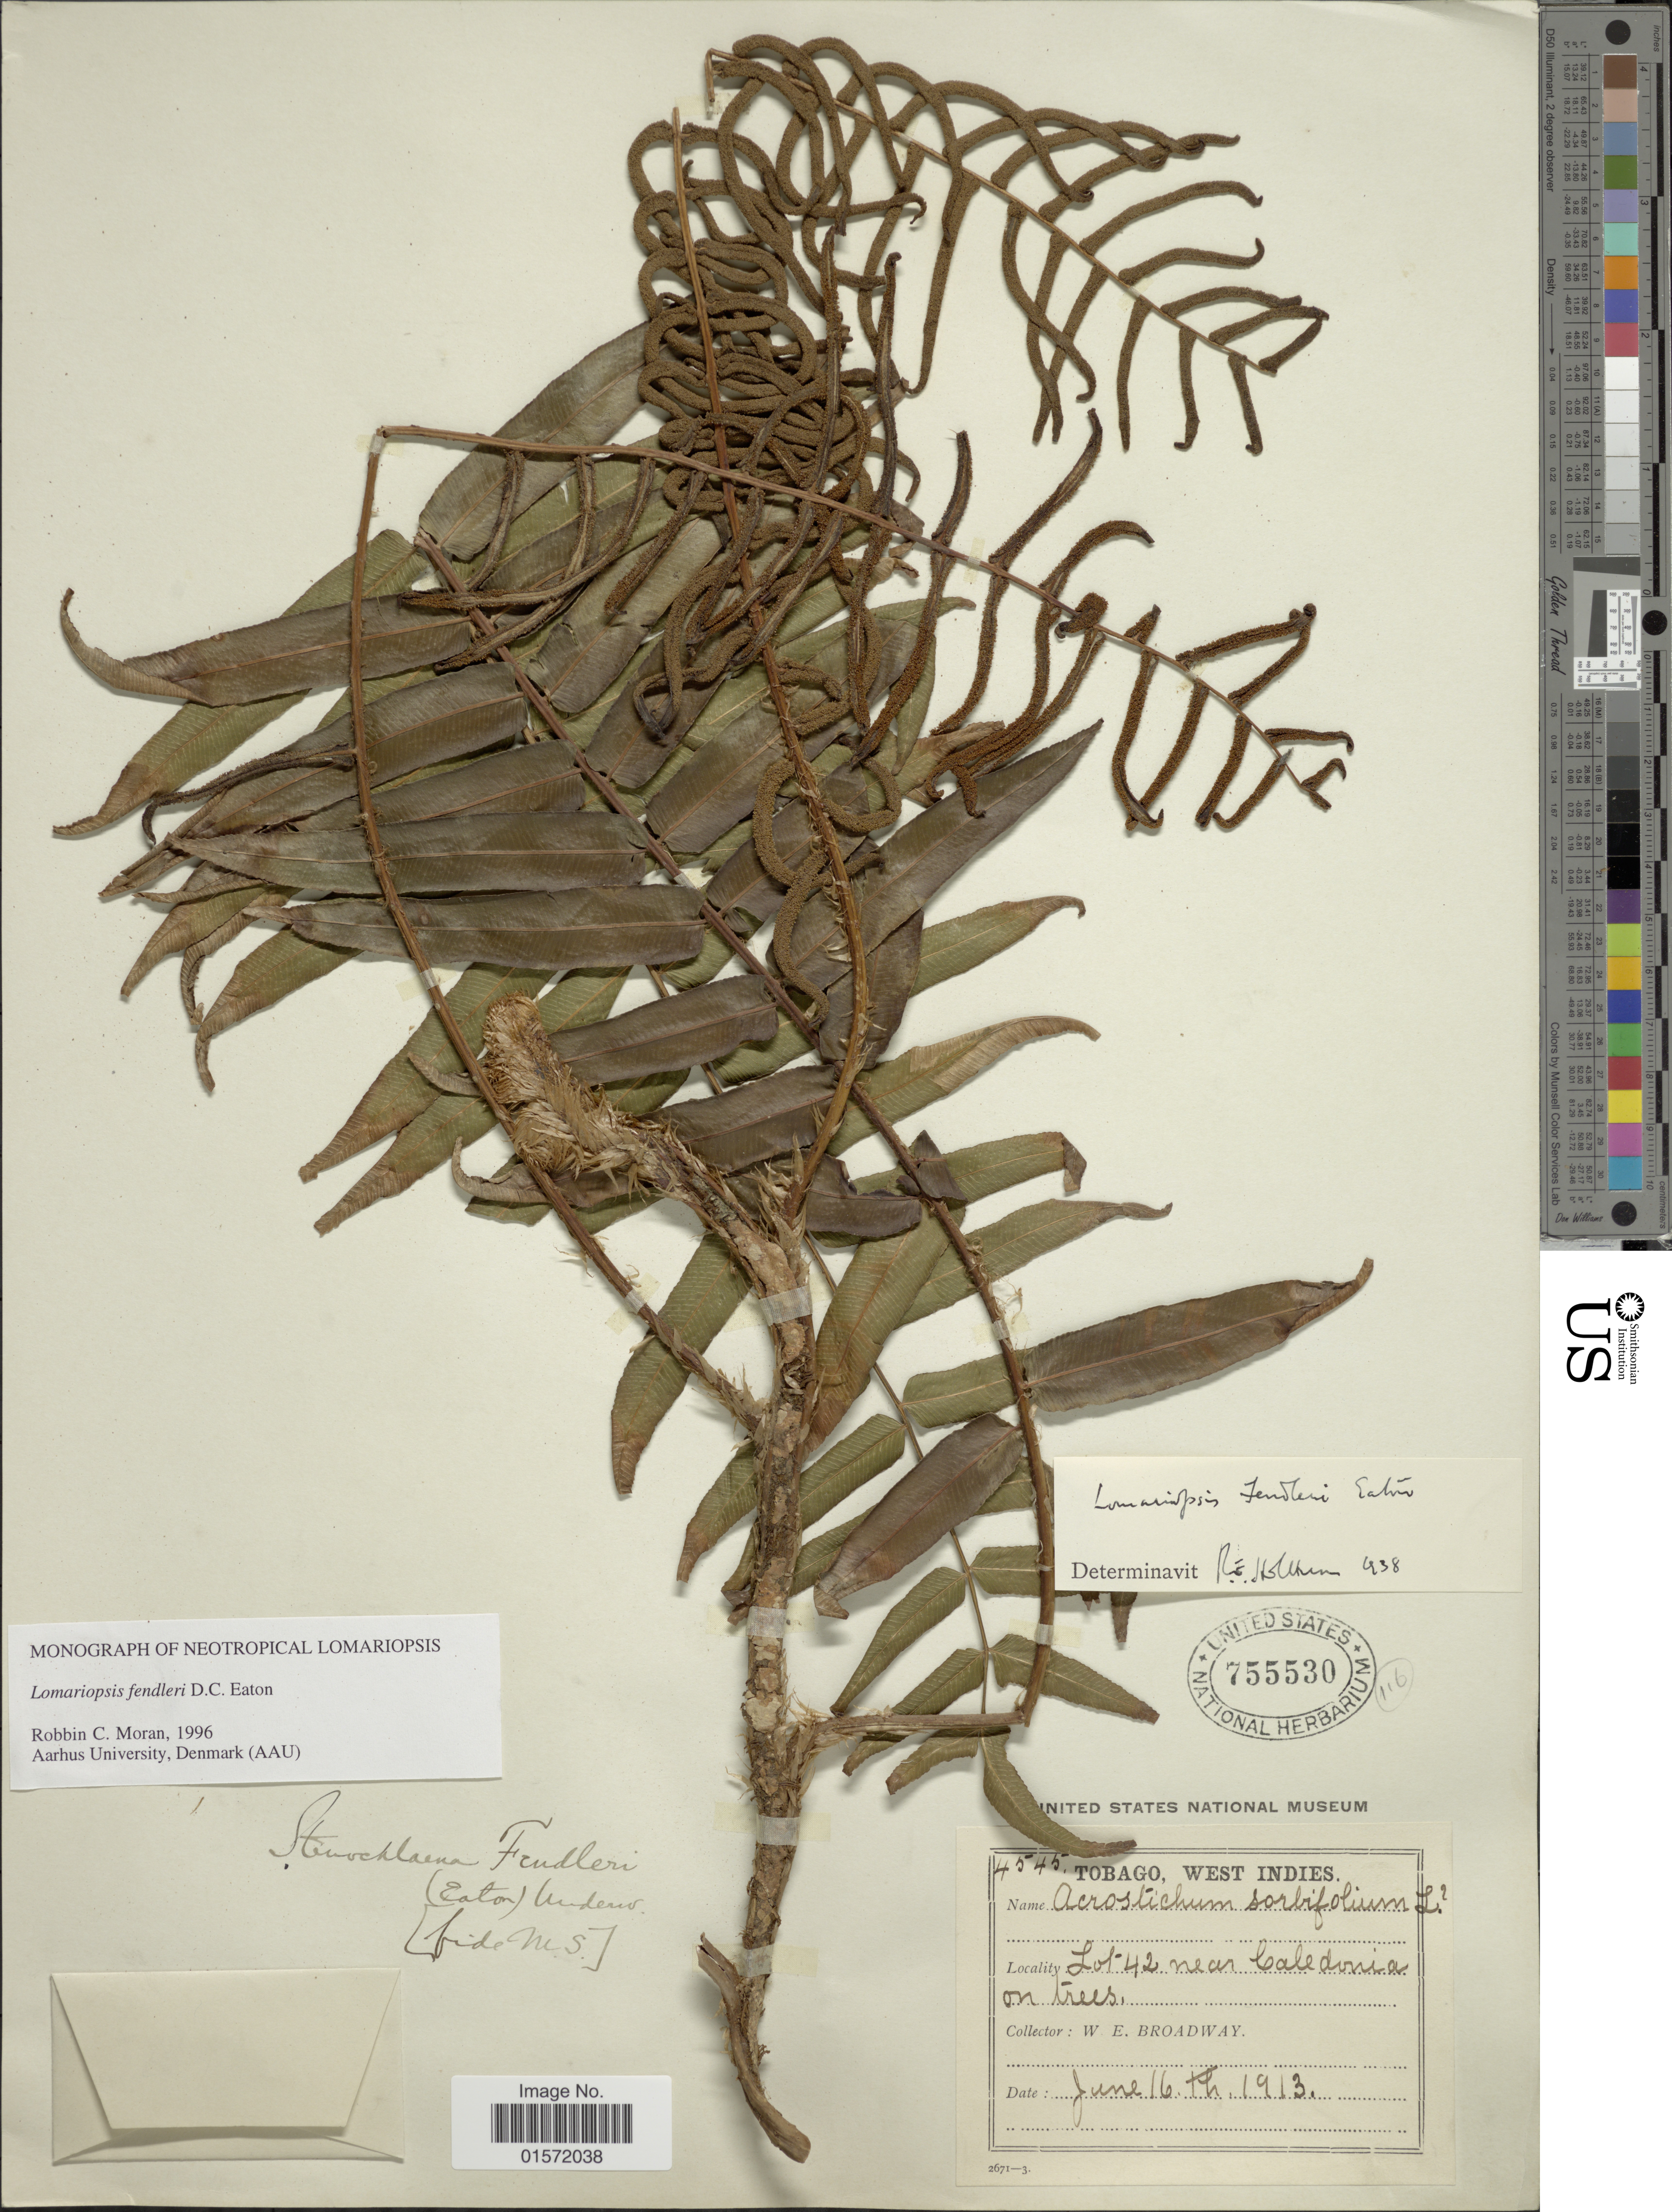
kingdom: Plantae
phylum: Tracheophyta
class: Polypodiopsida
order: Polypodiales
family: Lomariopsidaceae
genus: Lomariopsis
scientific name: Lomariopsis fendleri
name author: D.C. Eaton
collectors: W. E. Broadway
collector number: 4545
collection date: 1913-06-16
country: Trinidad and Tobago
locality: Tobago, West Indies, Lot 42 near Caledonia on trees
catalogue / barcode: US 755530